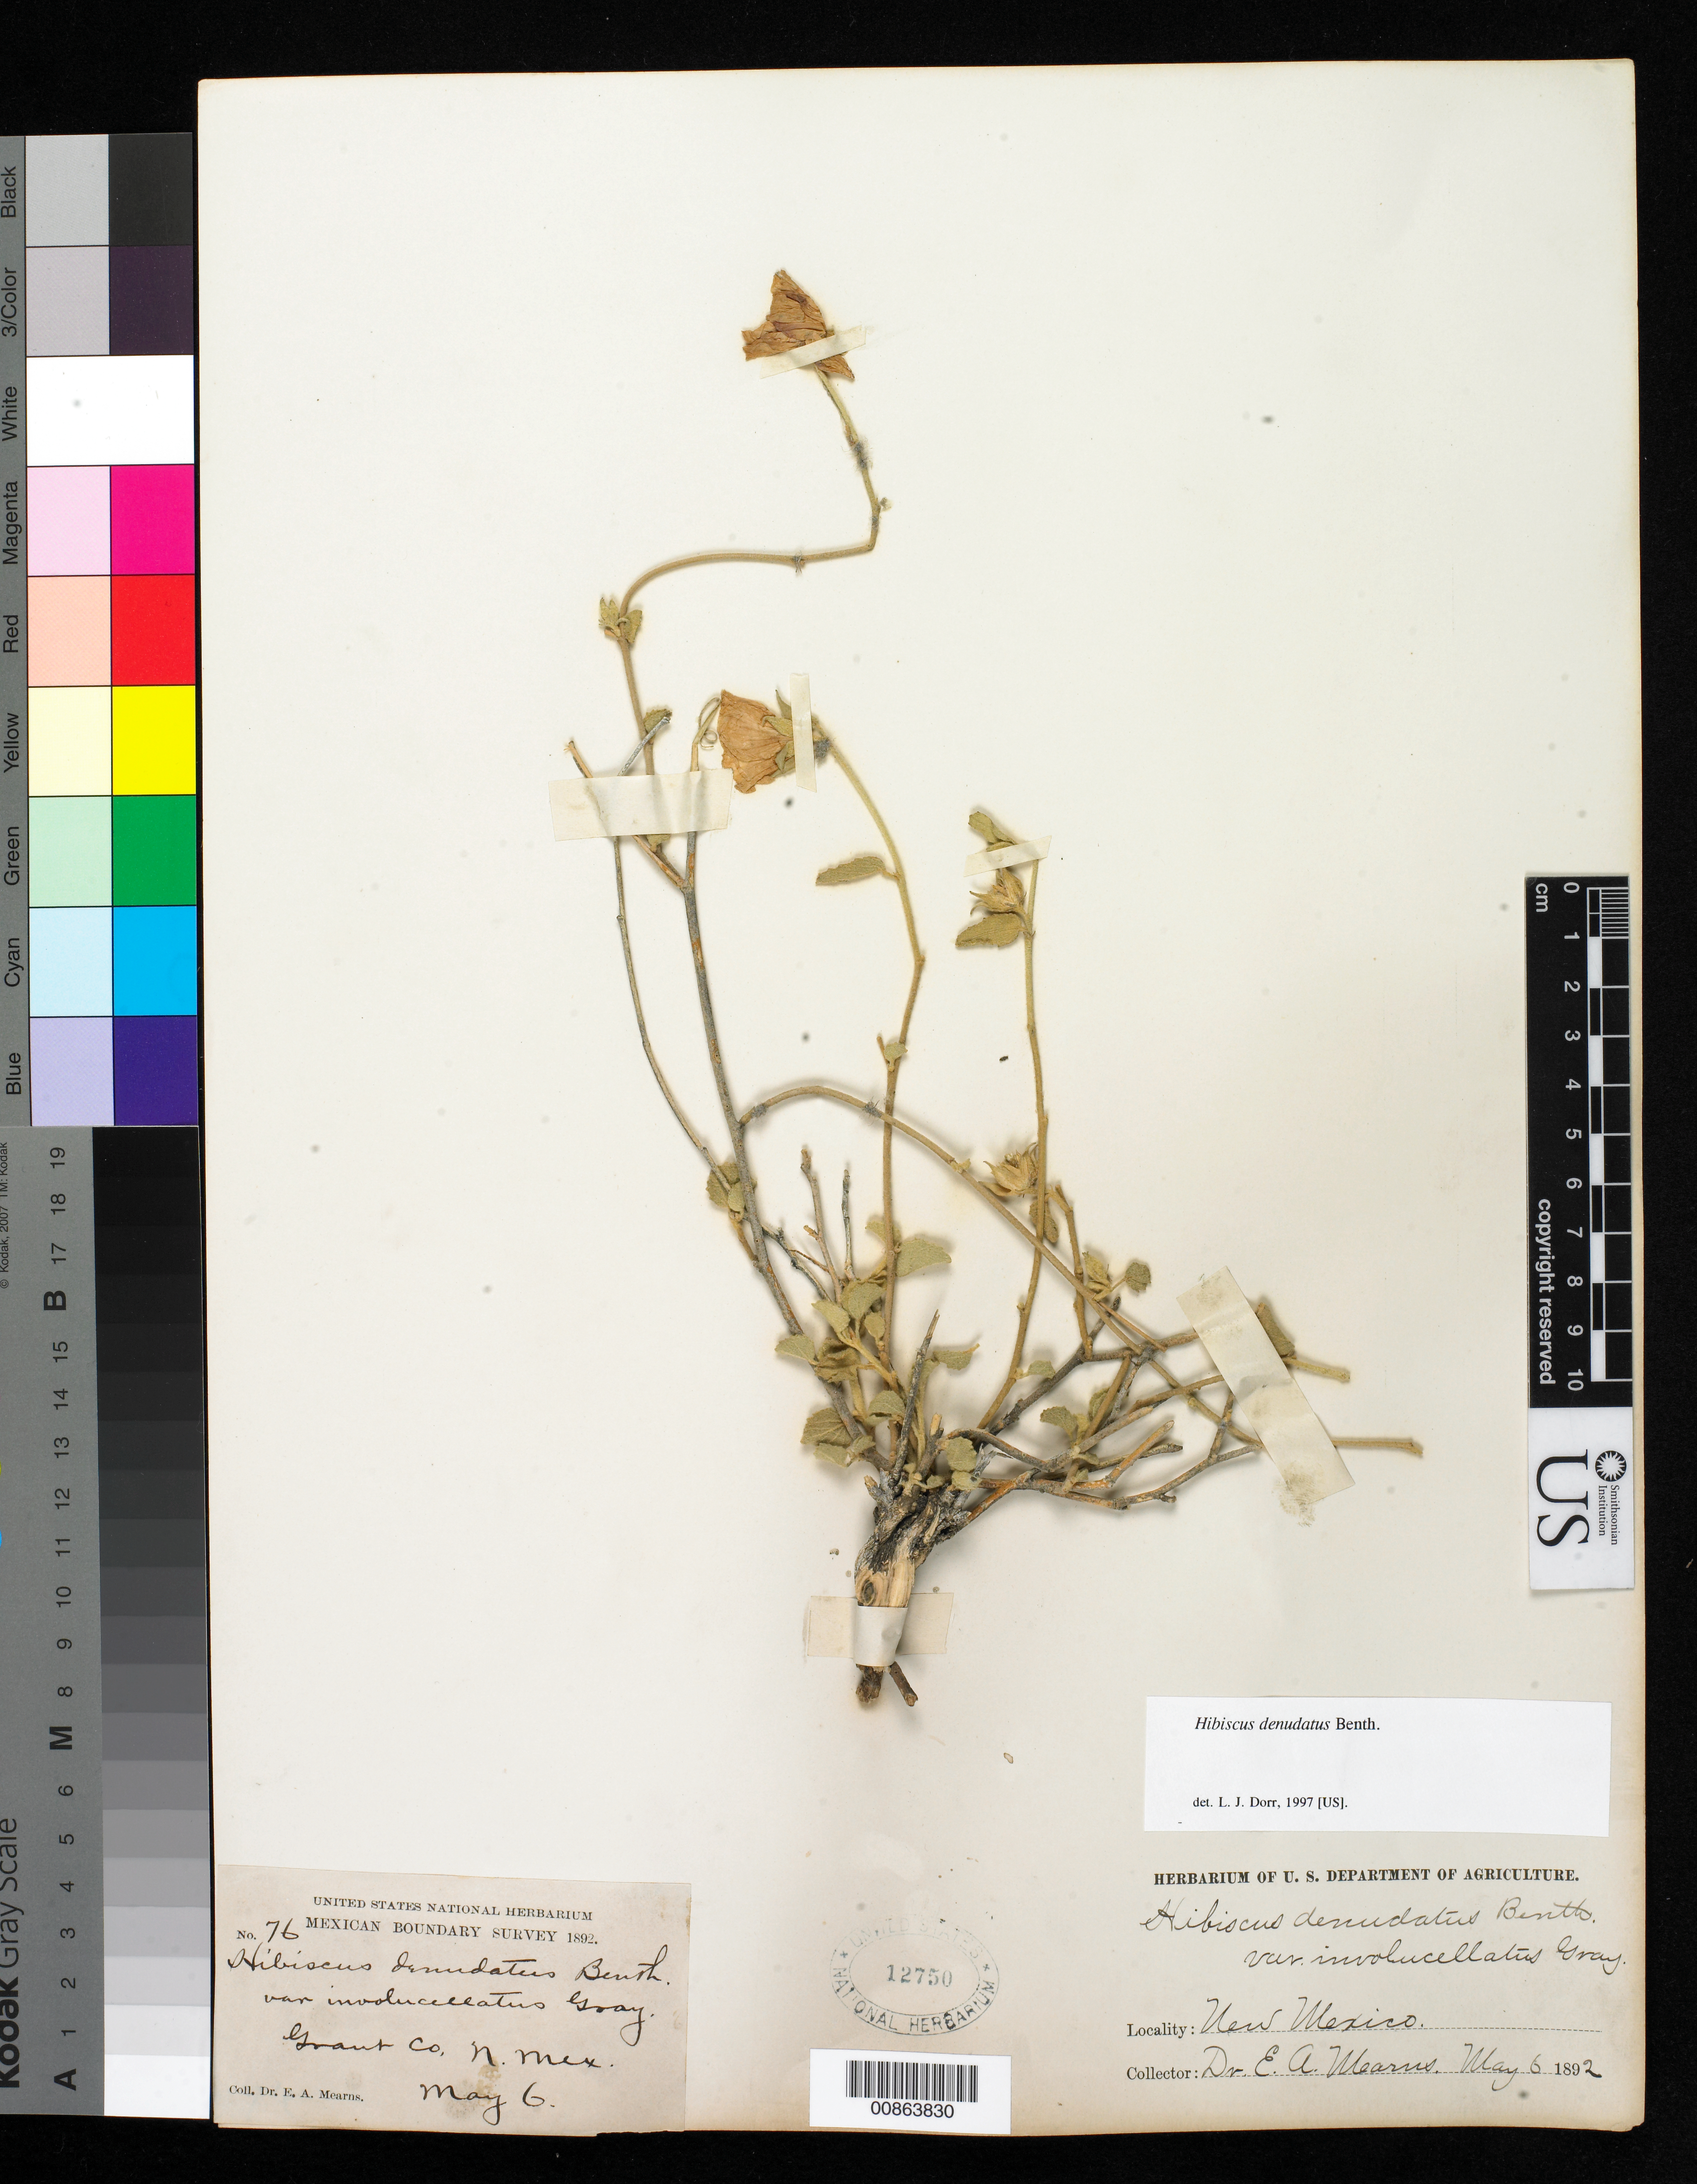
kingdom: Plantae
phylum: Tracheophyta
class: Magnoliopsida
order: Malvales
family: Malvaceae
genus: Hibiscus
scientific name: Hibiscus denudatus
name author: Benth.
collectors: E. A. Mearns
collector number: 76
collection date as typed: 06 May 1892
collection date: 1892-05-06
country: United States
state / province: New Mexico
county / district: Grant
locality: Grant County, New Mexico.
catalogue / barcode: US 12750